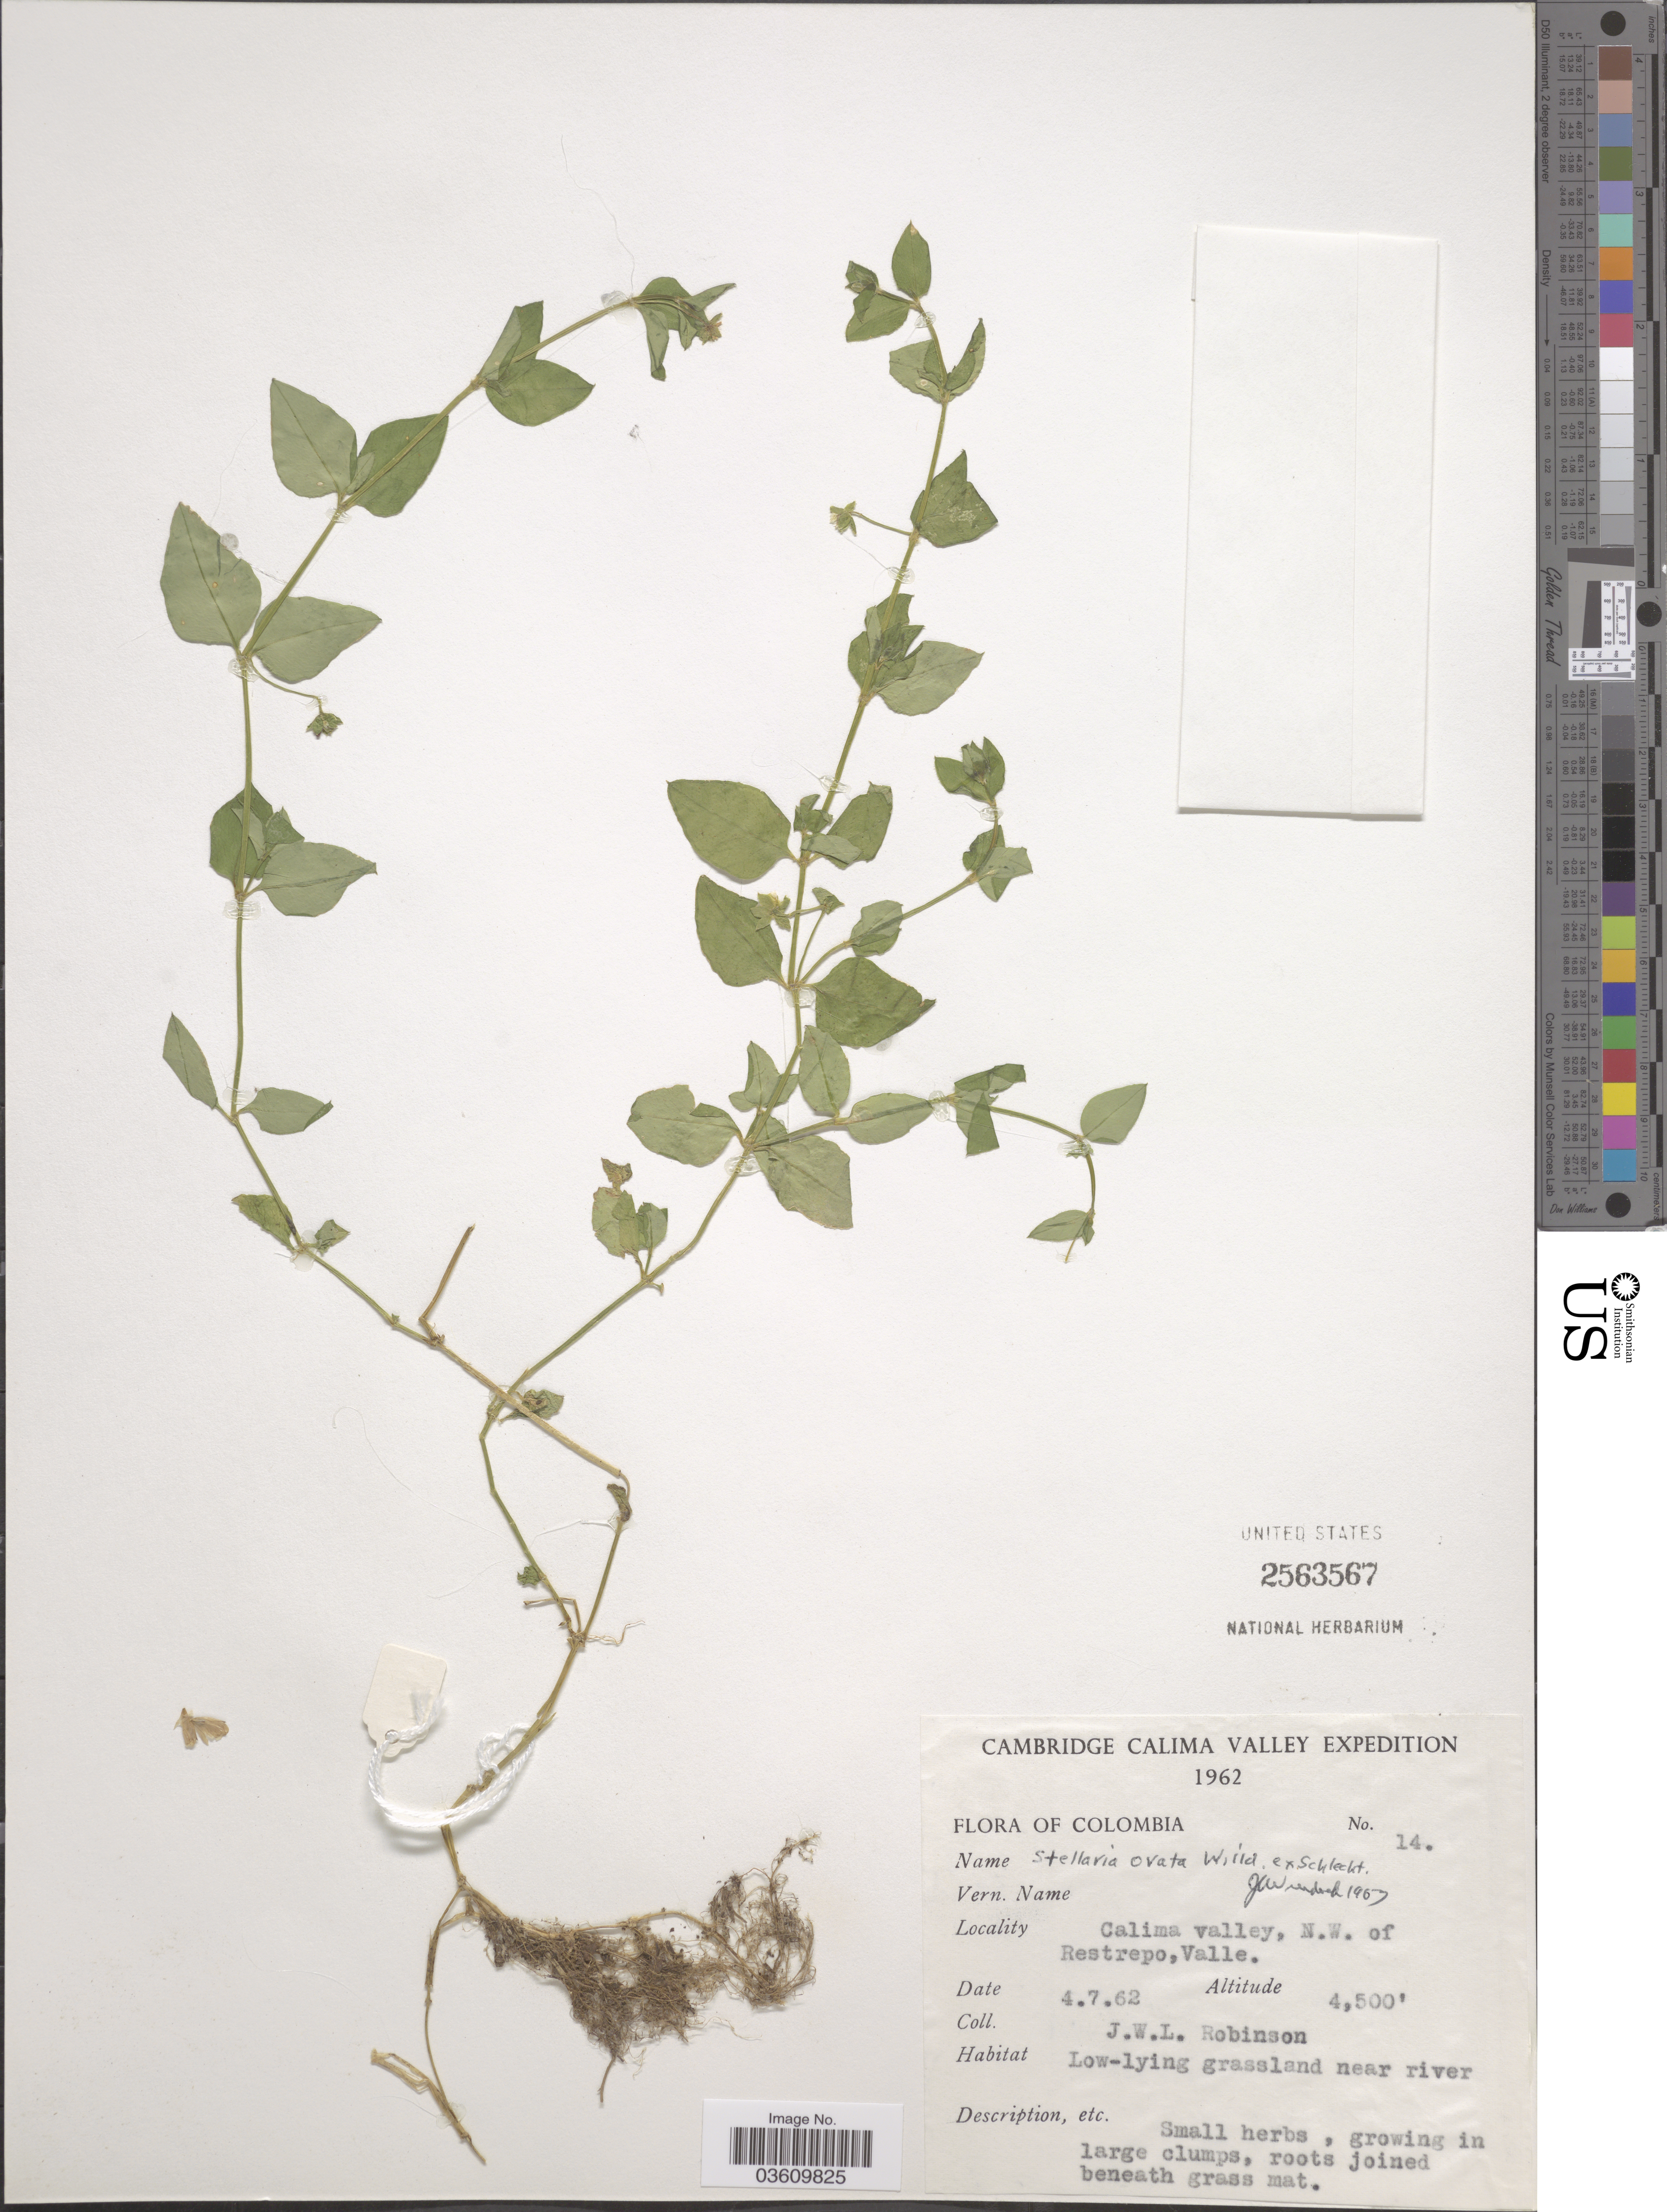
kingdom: Plantae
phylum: Tracheophyta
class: Magnoliopsida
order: Caryophyllales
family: Caryophyllaceae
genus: Stellaria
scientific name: Stellaria ovata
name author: Willd.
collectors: J. W. Robinson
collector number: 14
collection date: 1962-07-04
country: Colombia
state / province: Valle del Cauca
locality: Cambridge Calima Valley. Calima valley, N.W. of Restrepo, Valle.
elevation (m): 1372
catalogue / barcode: US 2563567